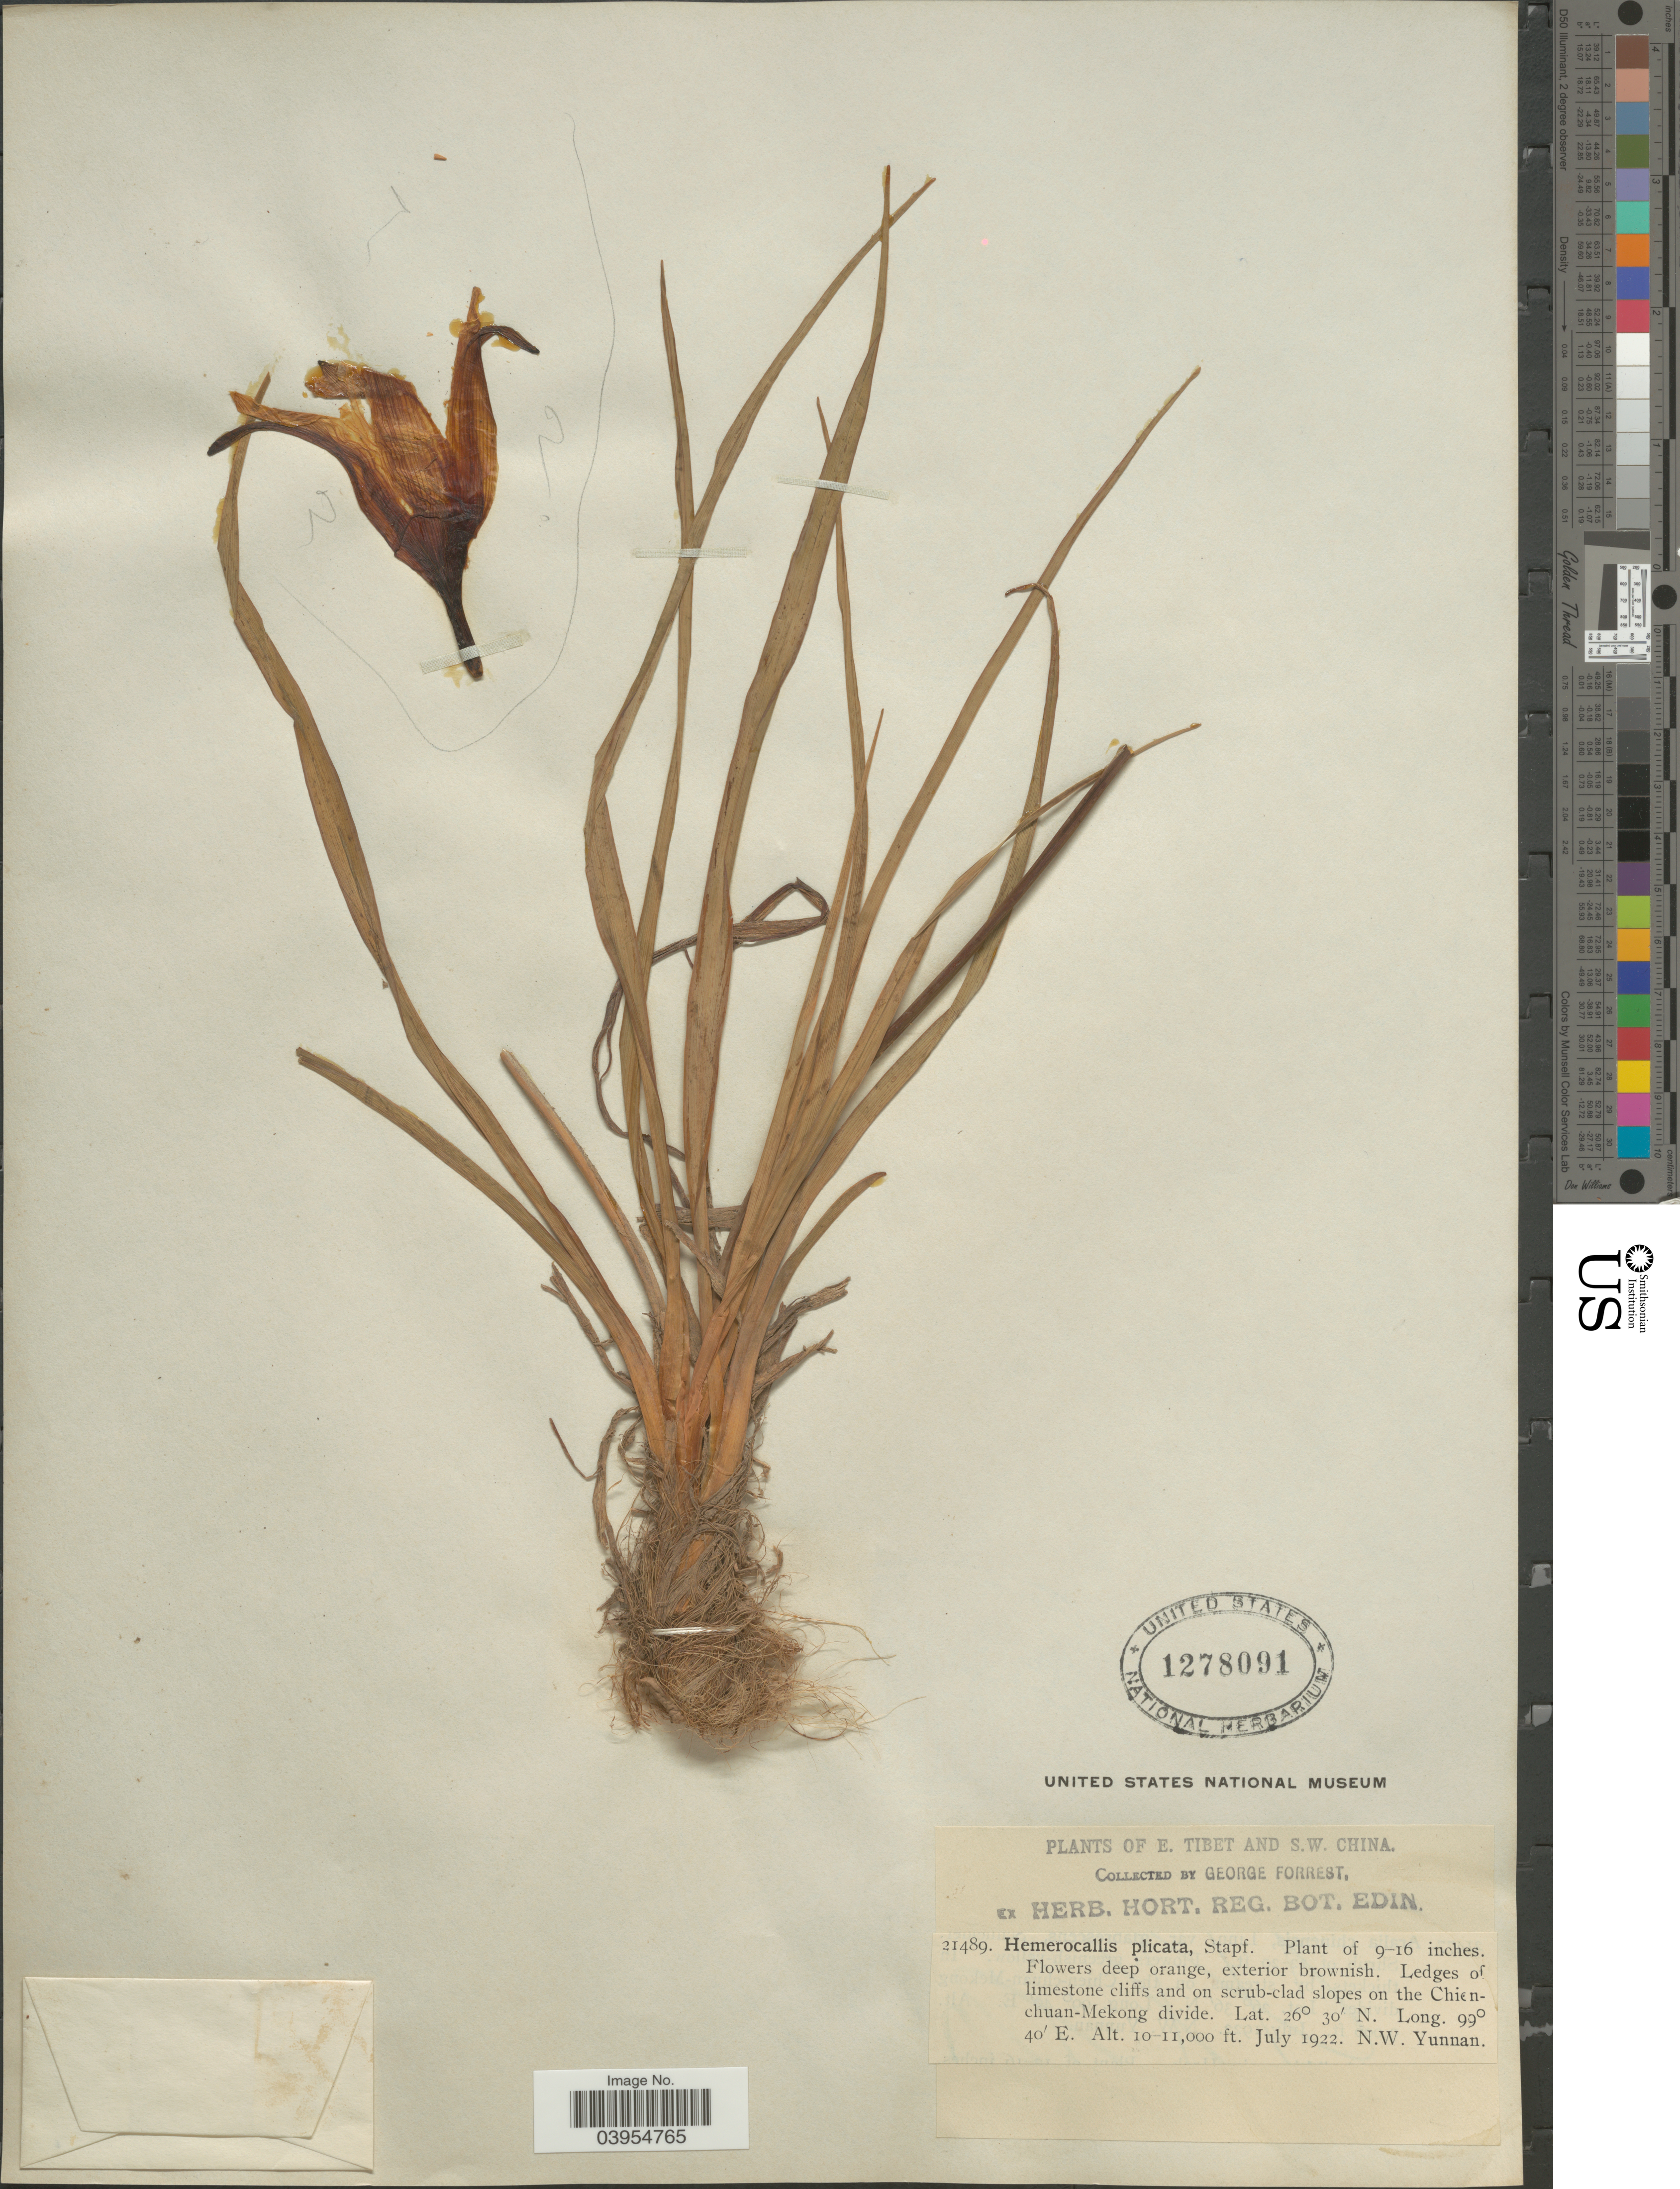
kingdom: Plantae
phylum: Tracheophyta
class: Liliopsida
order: Asparagales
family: Asphodelaceae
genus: Hemerocallis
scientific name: Hemerocallis plicata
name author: Stapf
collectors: G. Forrest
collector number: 21489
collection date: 1922-07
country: China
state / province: Yunnan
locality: S.W. China. Slopes on the Chi [illegible text]n-chuan-Mekong divide. N.W. Yunnan.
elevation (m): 3048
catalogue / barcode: US 1278091